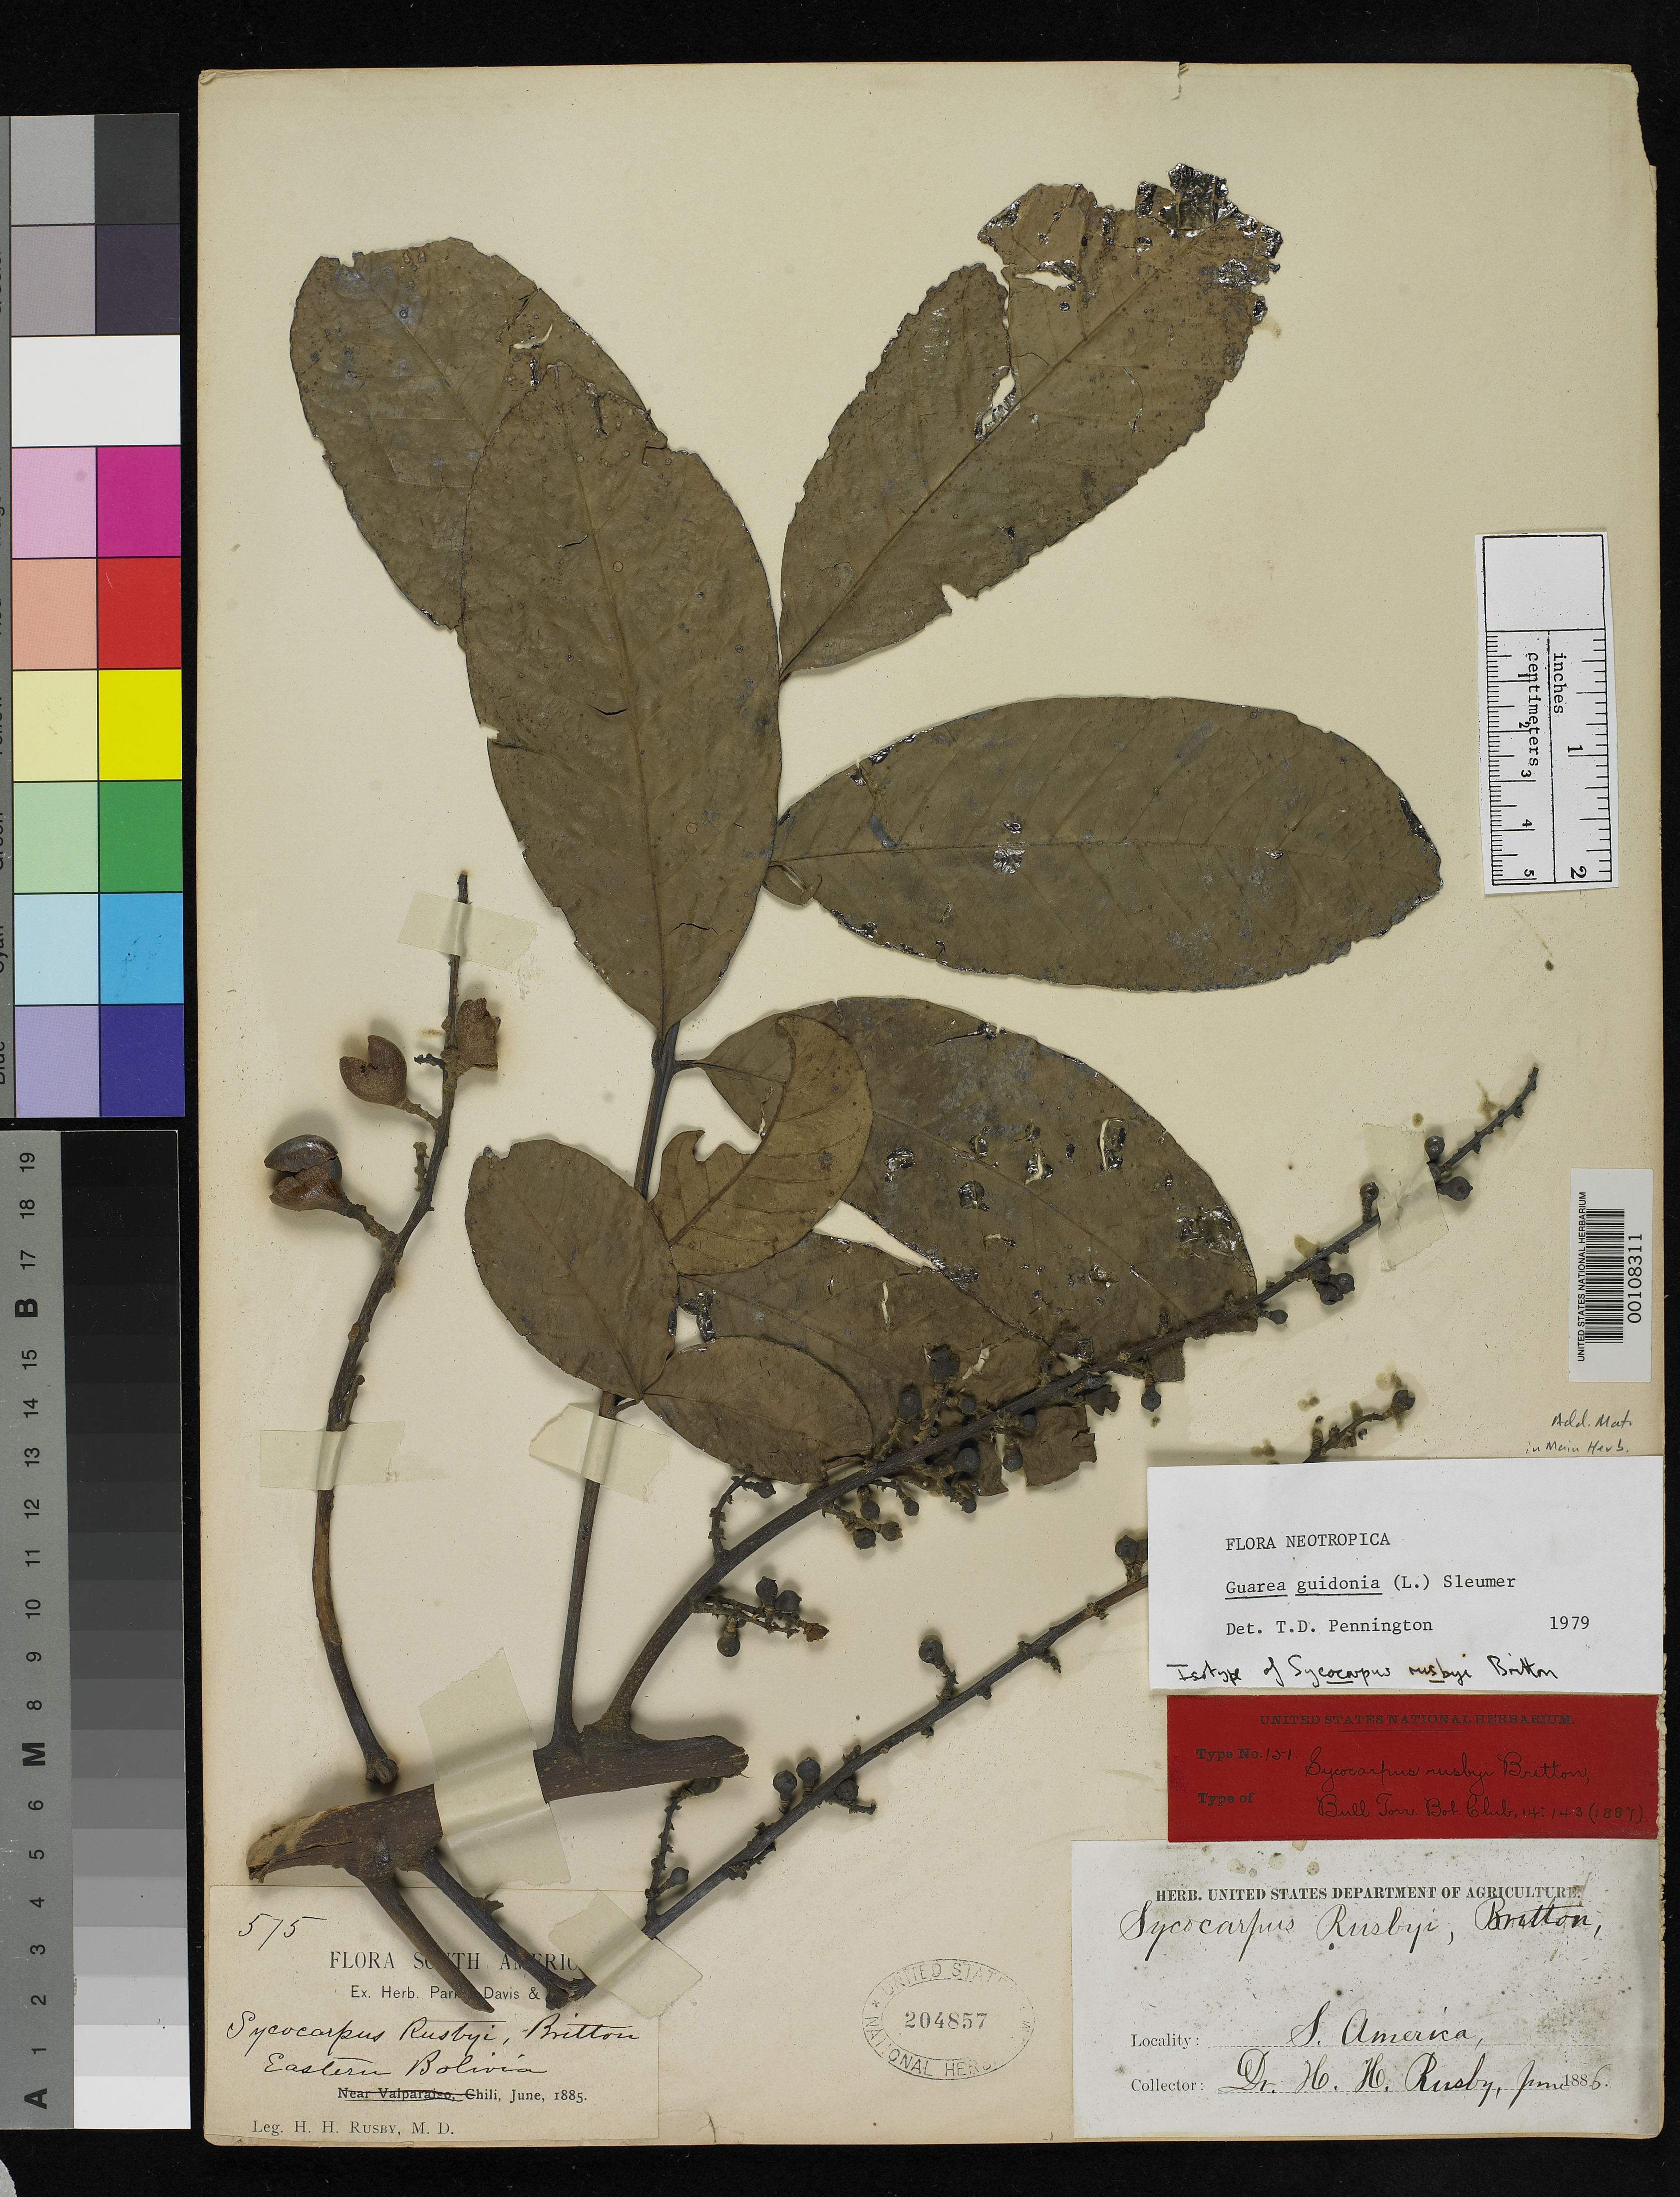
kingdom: Plantae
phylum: Tracheophyta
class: Magnoliopsida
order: Sapindales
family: Meliaceae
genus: Sycocarpus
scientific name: Sycocarpus rusbyi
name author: Britton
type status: Isotype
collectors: H. H. Rusby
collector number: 575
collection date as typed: May, 1886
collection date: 1886-05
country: Bolivia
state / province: La Páz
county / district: Larecaja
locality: Mapiri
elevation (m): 1524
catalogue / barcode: US 204857